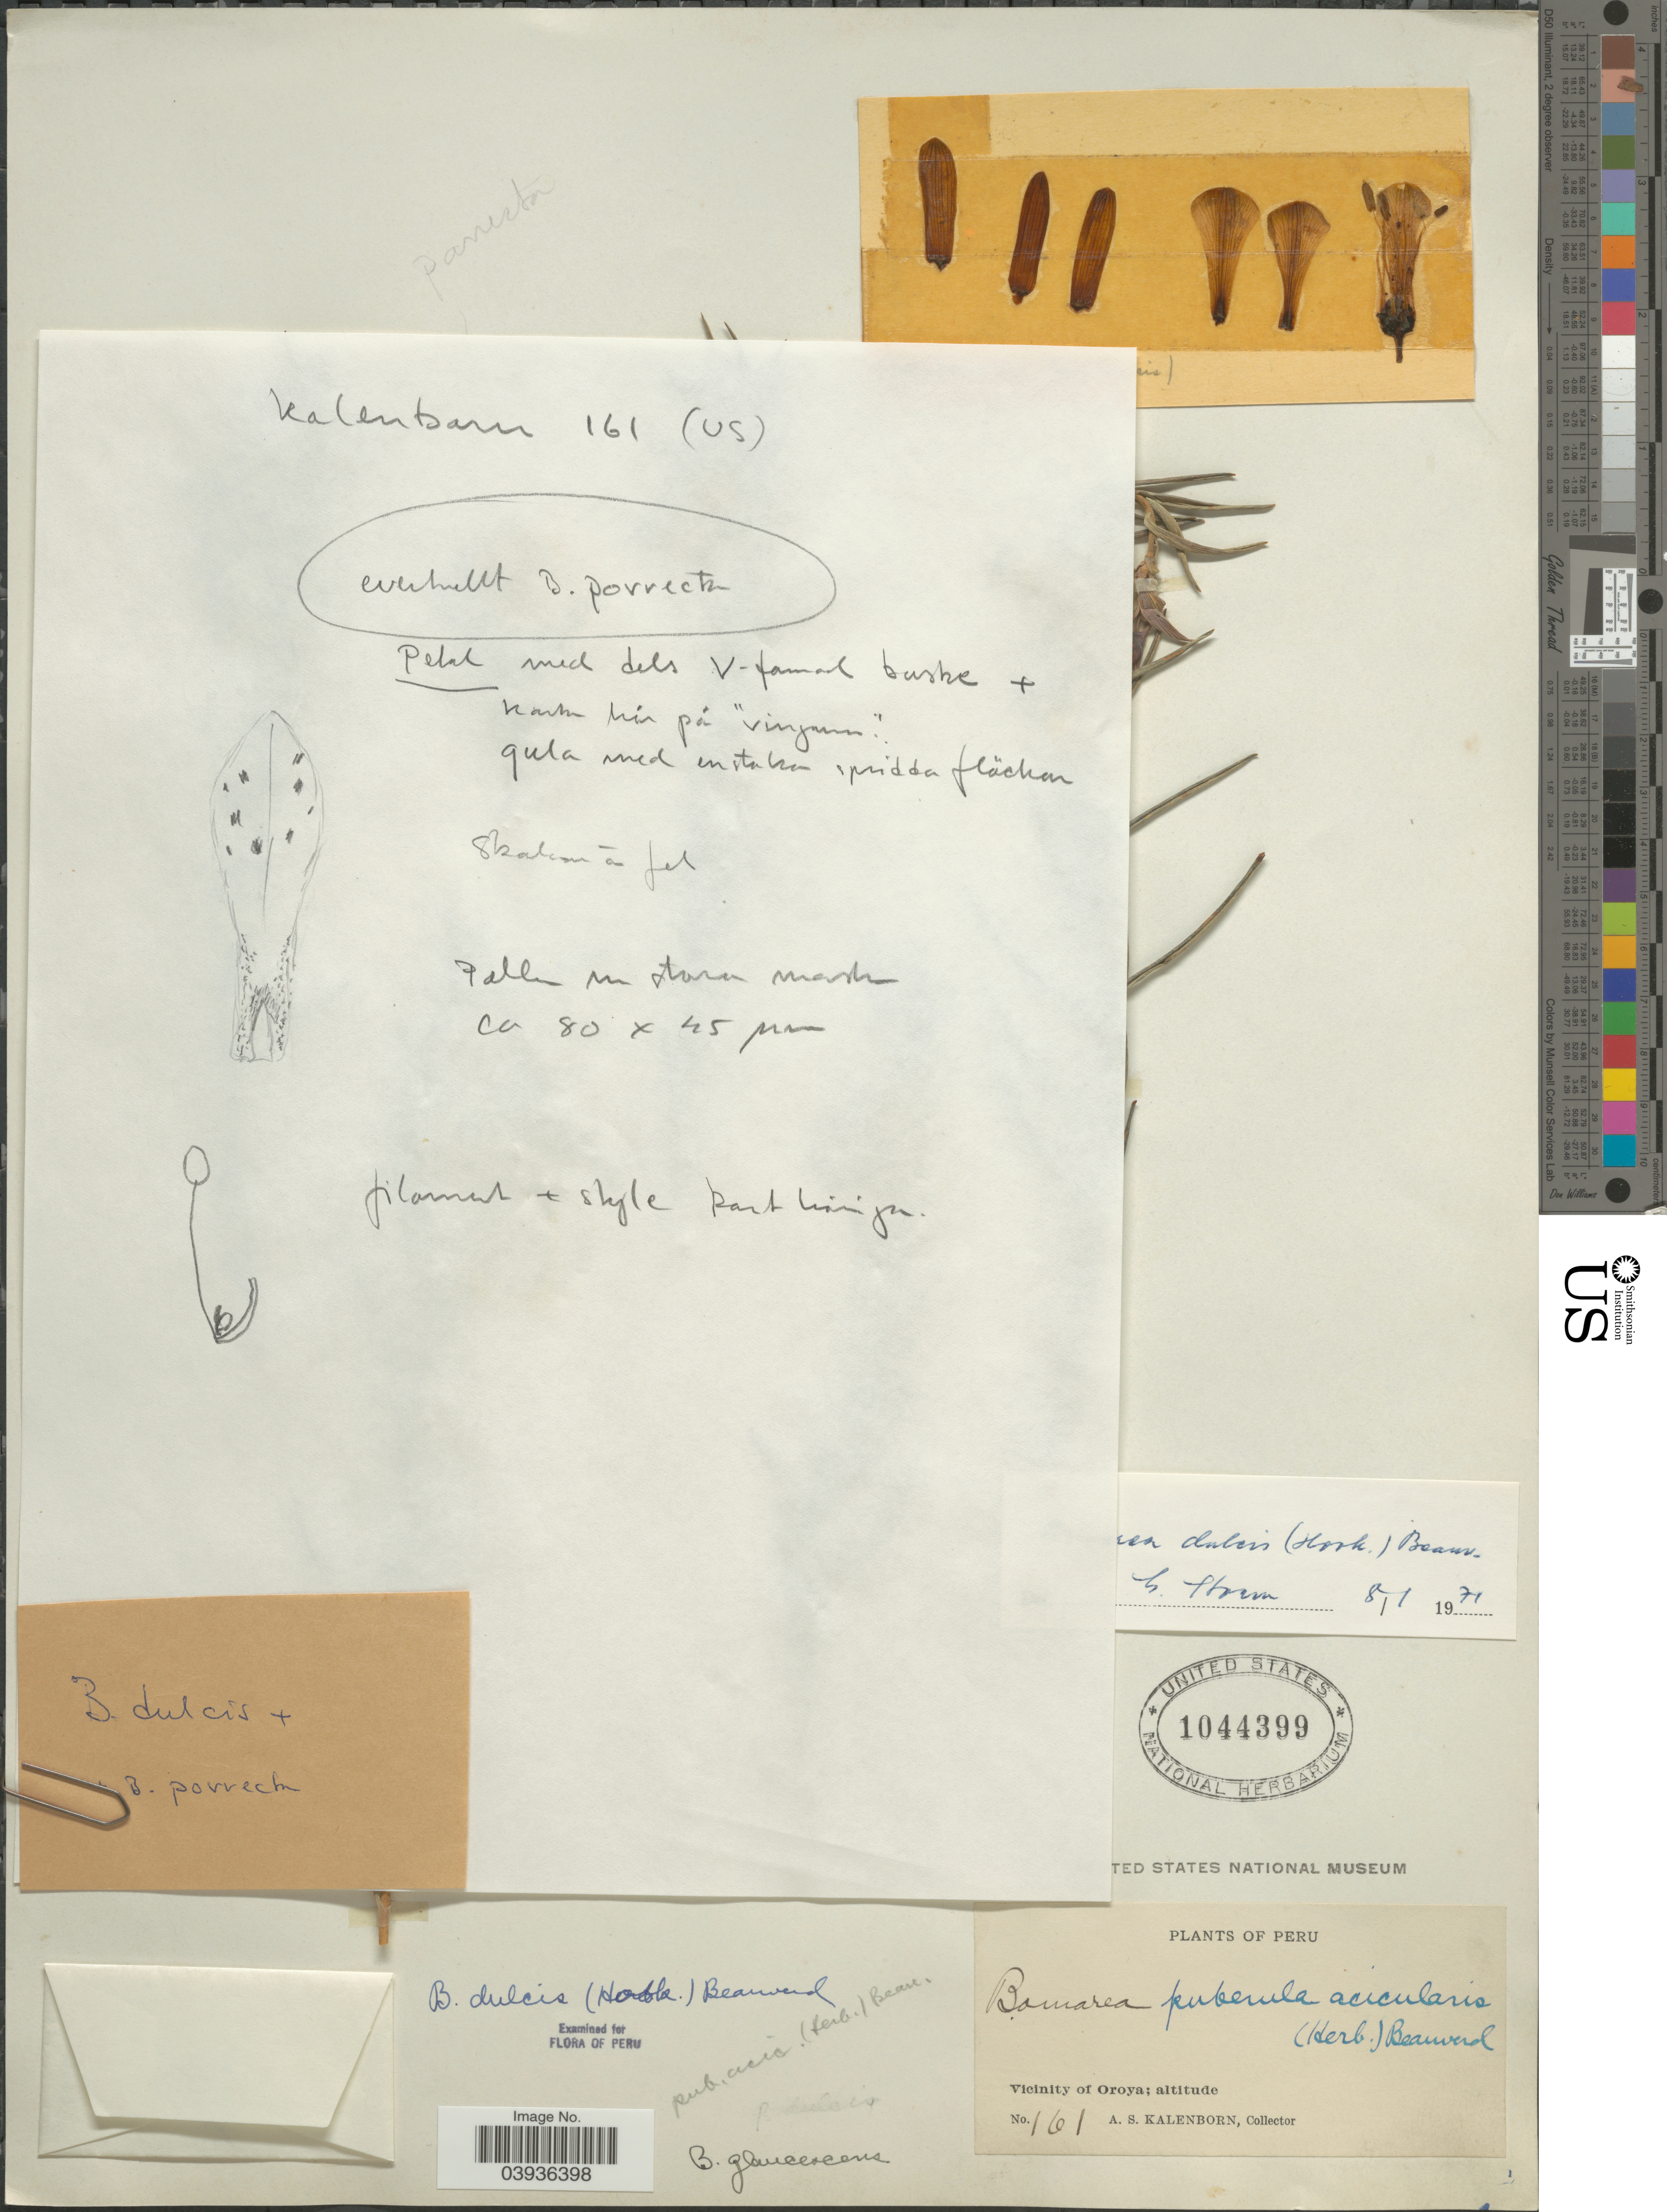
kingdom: Plantae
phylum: Tracheophyta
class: Liliopsida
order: Liliales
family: Alstroemeriaceae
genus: Bomarea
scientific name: Bomarea dulcis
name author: (Hook.) Beauverd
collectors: A. Kalenborn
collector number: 161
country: Peru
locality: Vicinity of Oroya.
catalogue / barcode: US 1044399